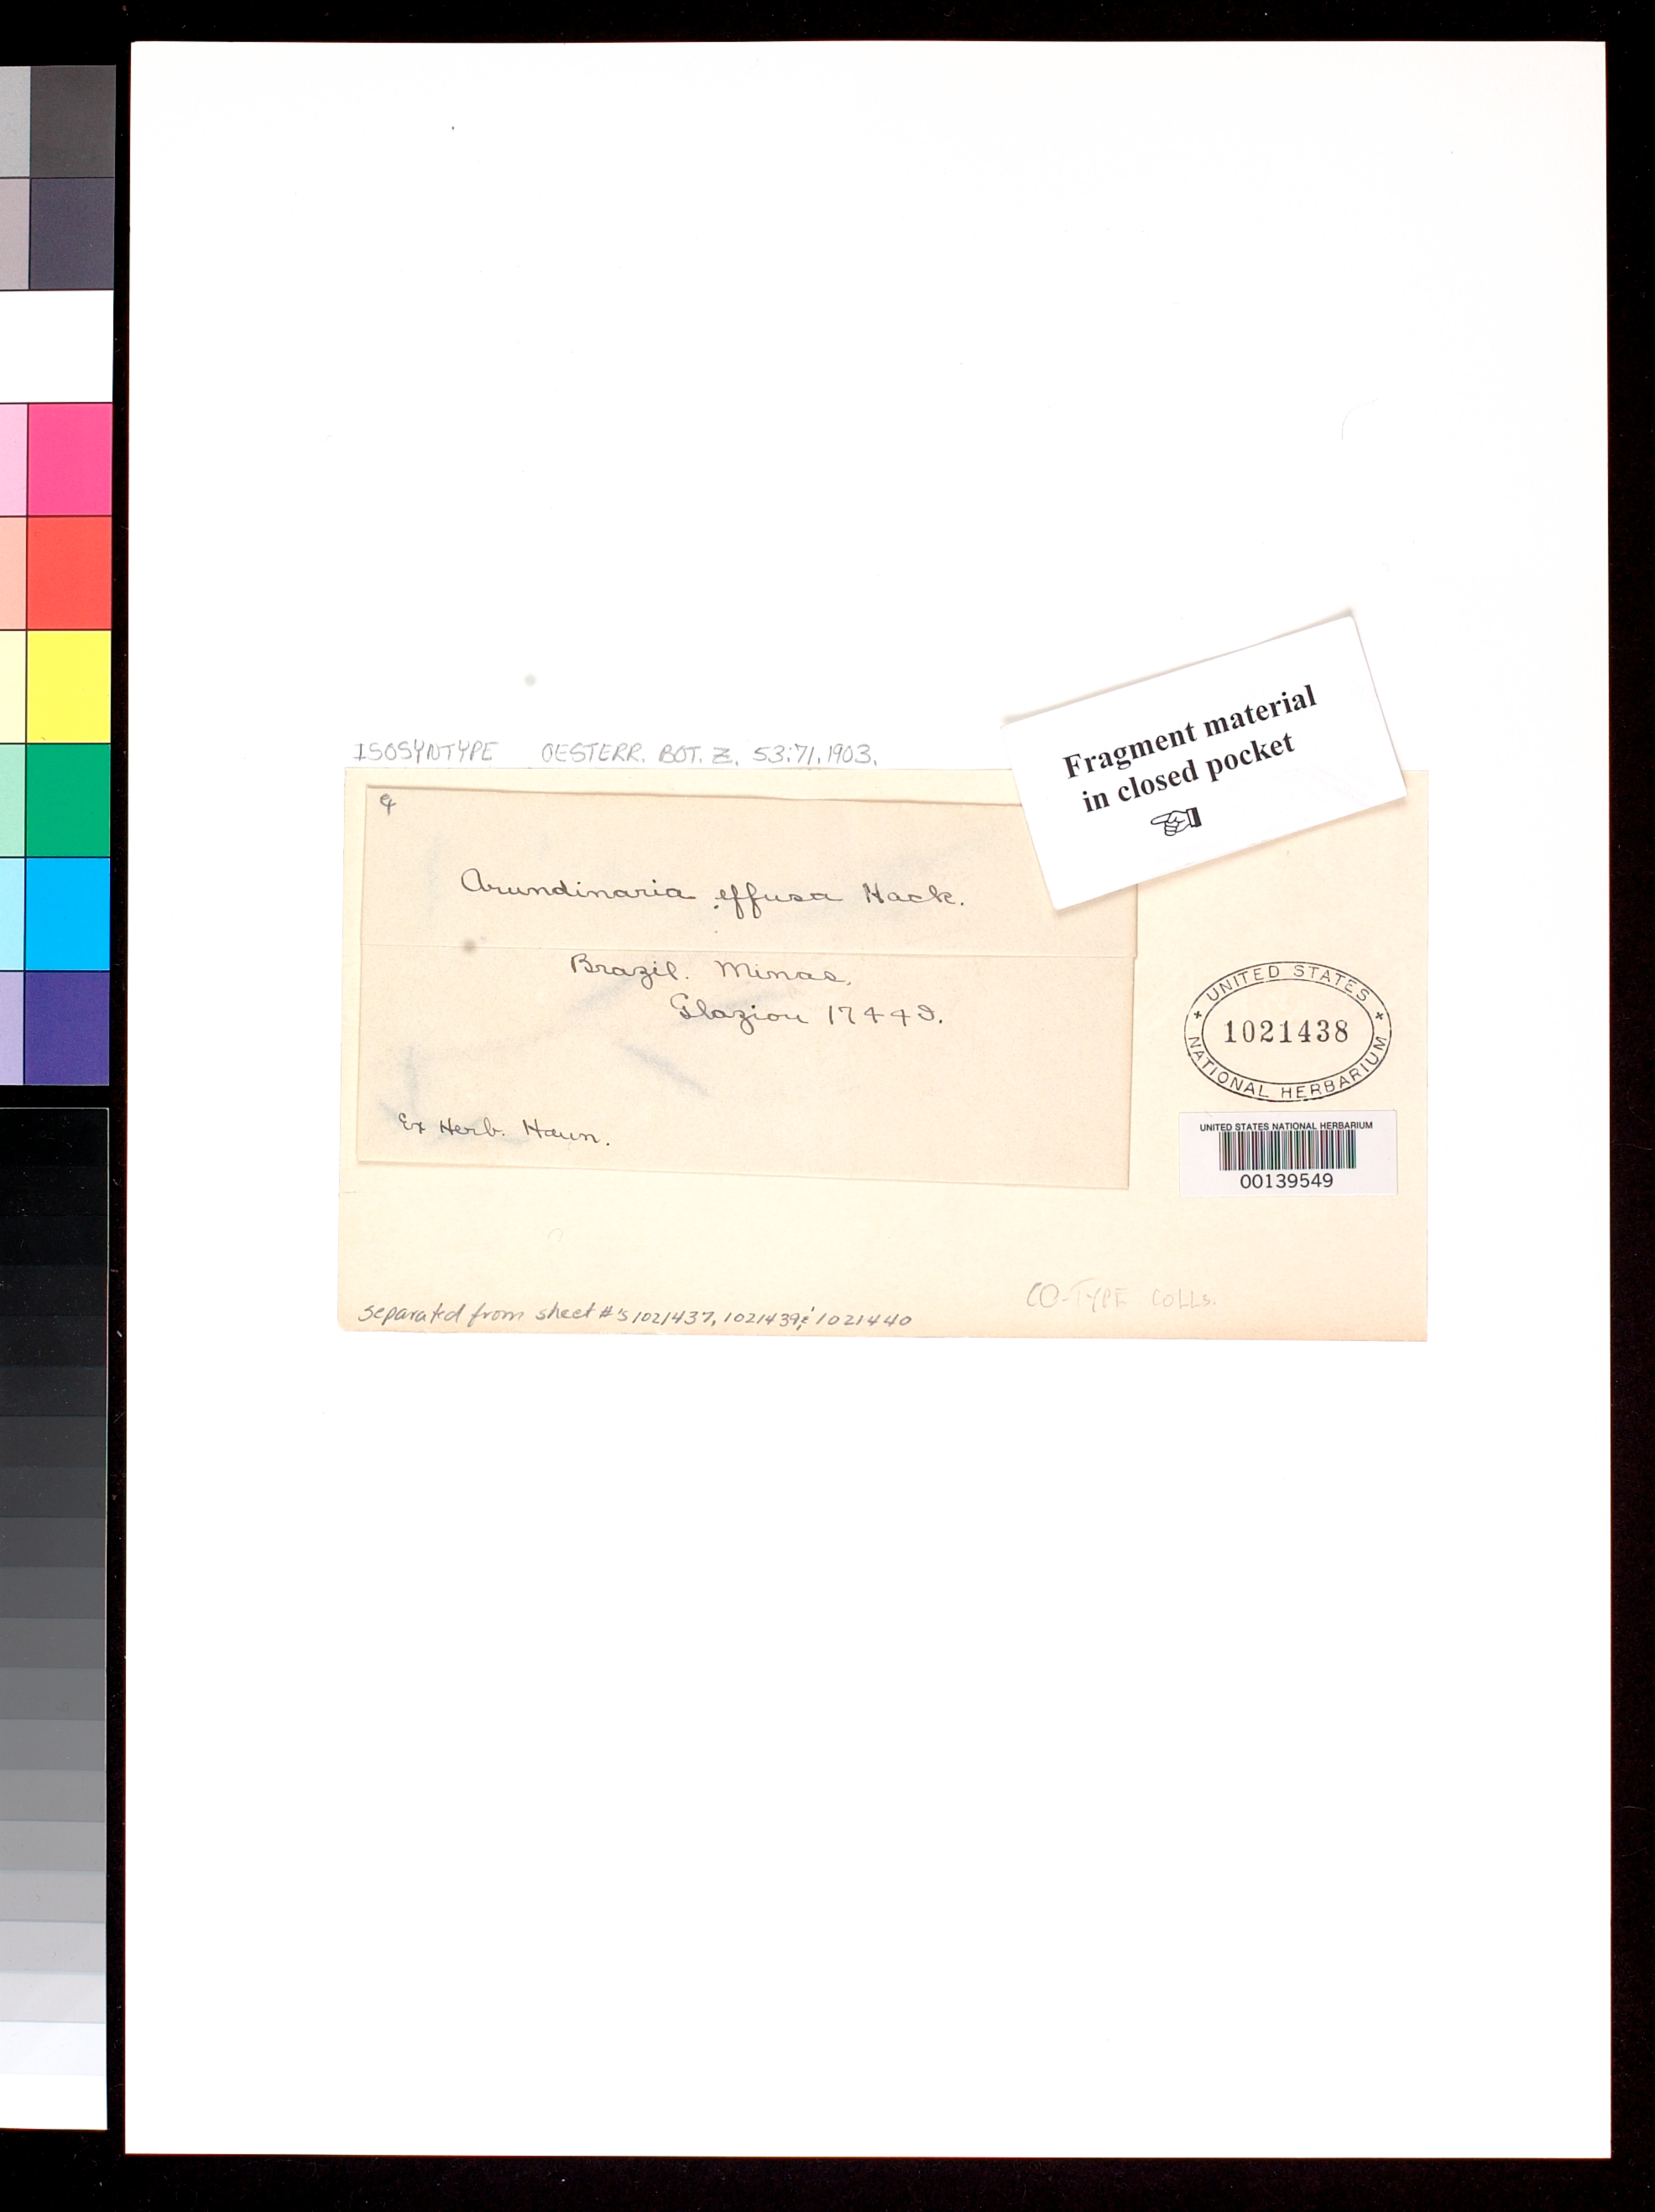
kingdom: Plantae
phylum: Tracheophyta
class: Liliopsida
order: Poales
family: Poaceae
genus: Arundinaria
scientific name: Arundinaria effusa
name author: Hack.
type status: Isosyntype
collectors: A. F. M. Glaziou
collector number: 17449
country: Brazil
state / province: Minas Gerais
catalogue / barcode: US 1021438